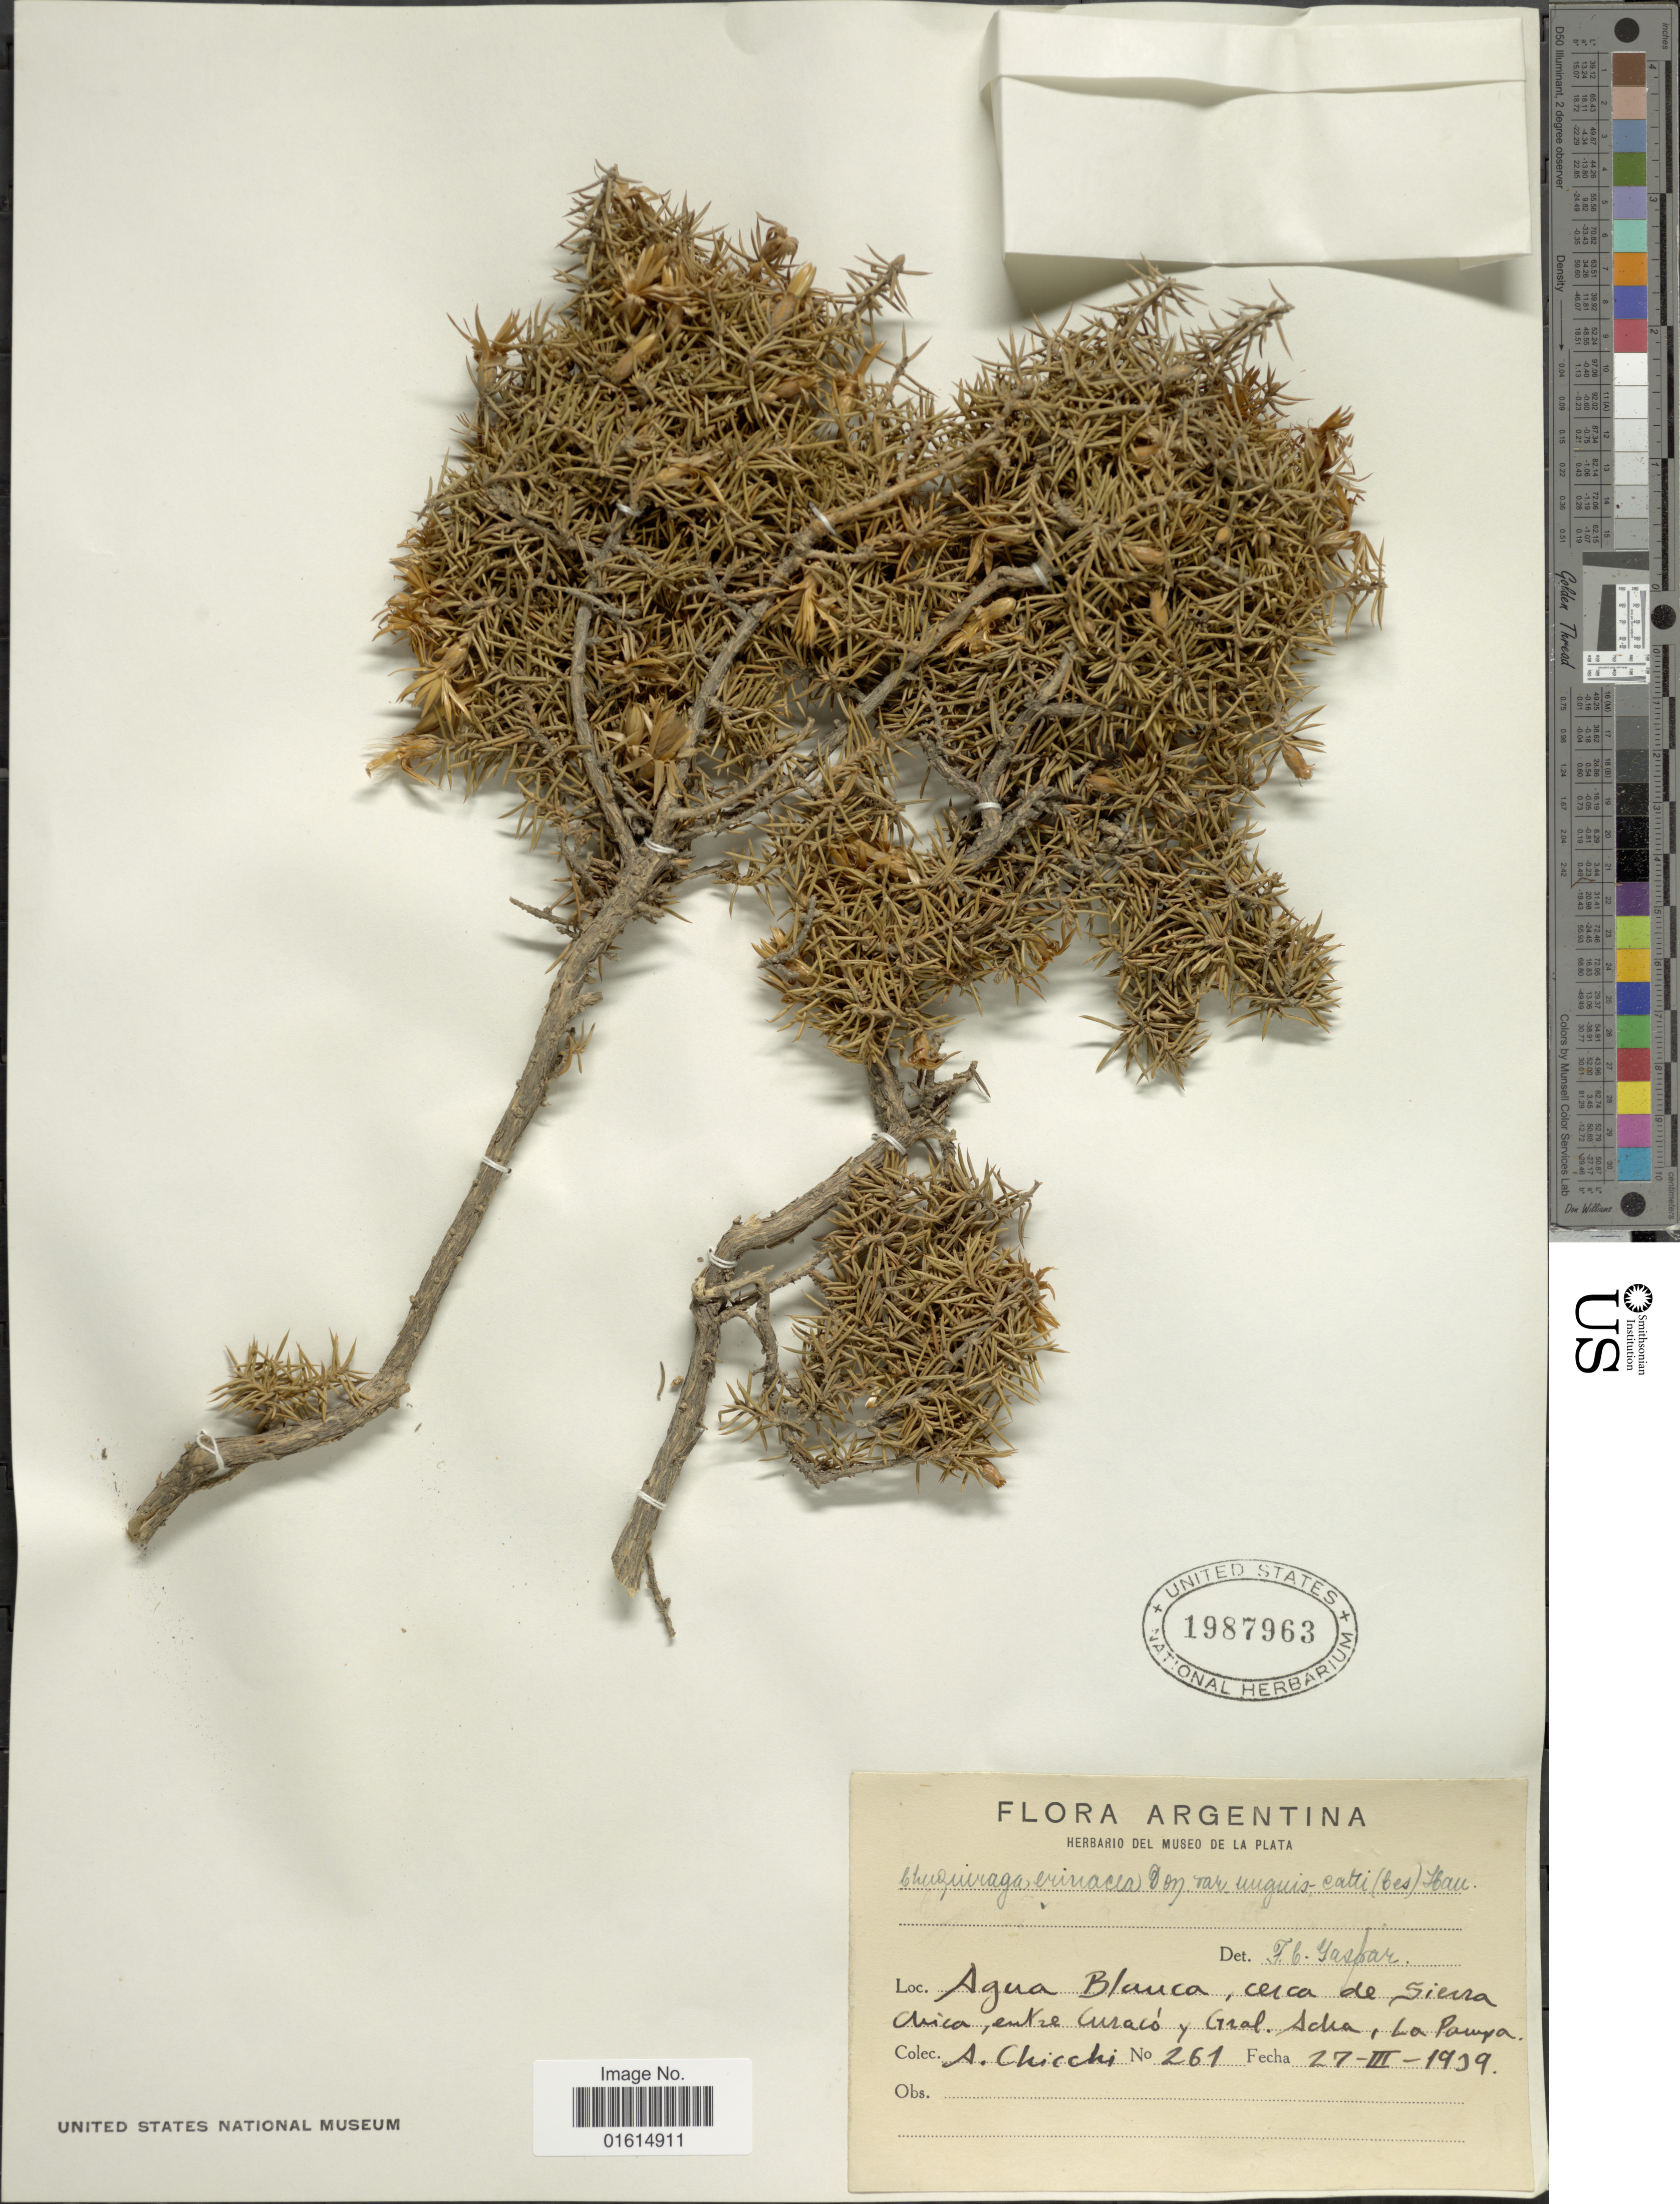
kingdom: Plantae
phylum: Tracheophyta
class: Magnoliopsida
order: Asterales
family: Asteraceae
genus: Chuquiraga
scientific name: Chuquiraga erinacea var. unguis-cati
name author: (Ces.) Hauman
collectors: A. Chicchi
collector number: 261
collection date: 1939-03-27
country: Argentina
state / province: La Pampa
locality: Agua Blanca, cerca de Sierra Chica, entre Curaco y Gral. Acha, La Pampa.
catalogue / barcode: US 1987963